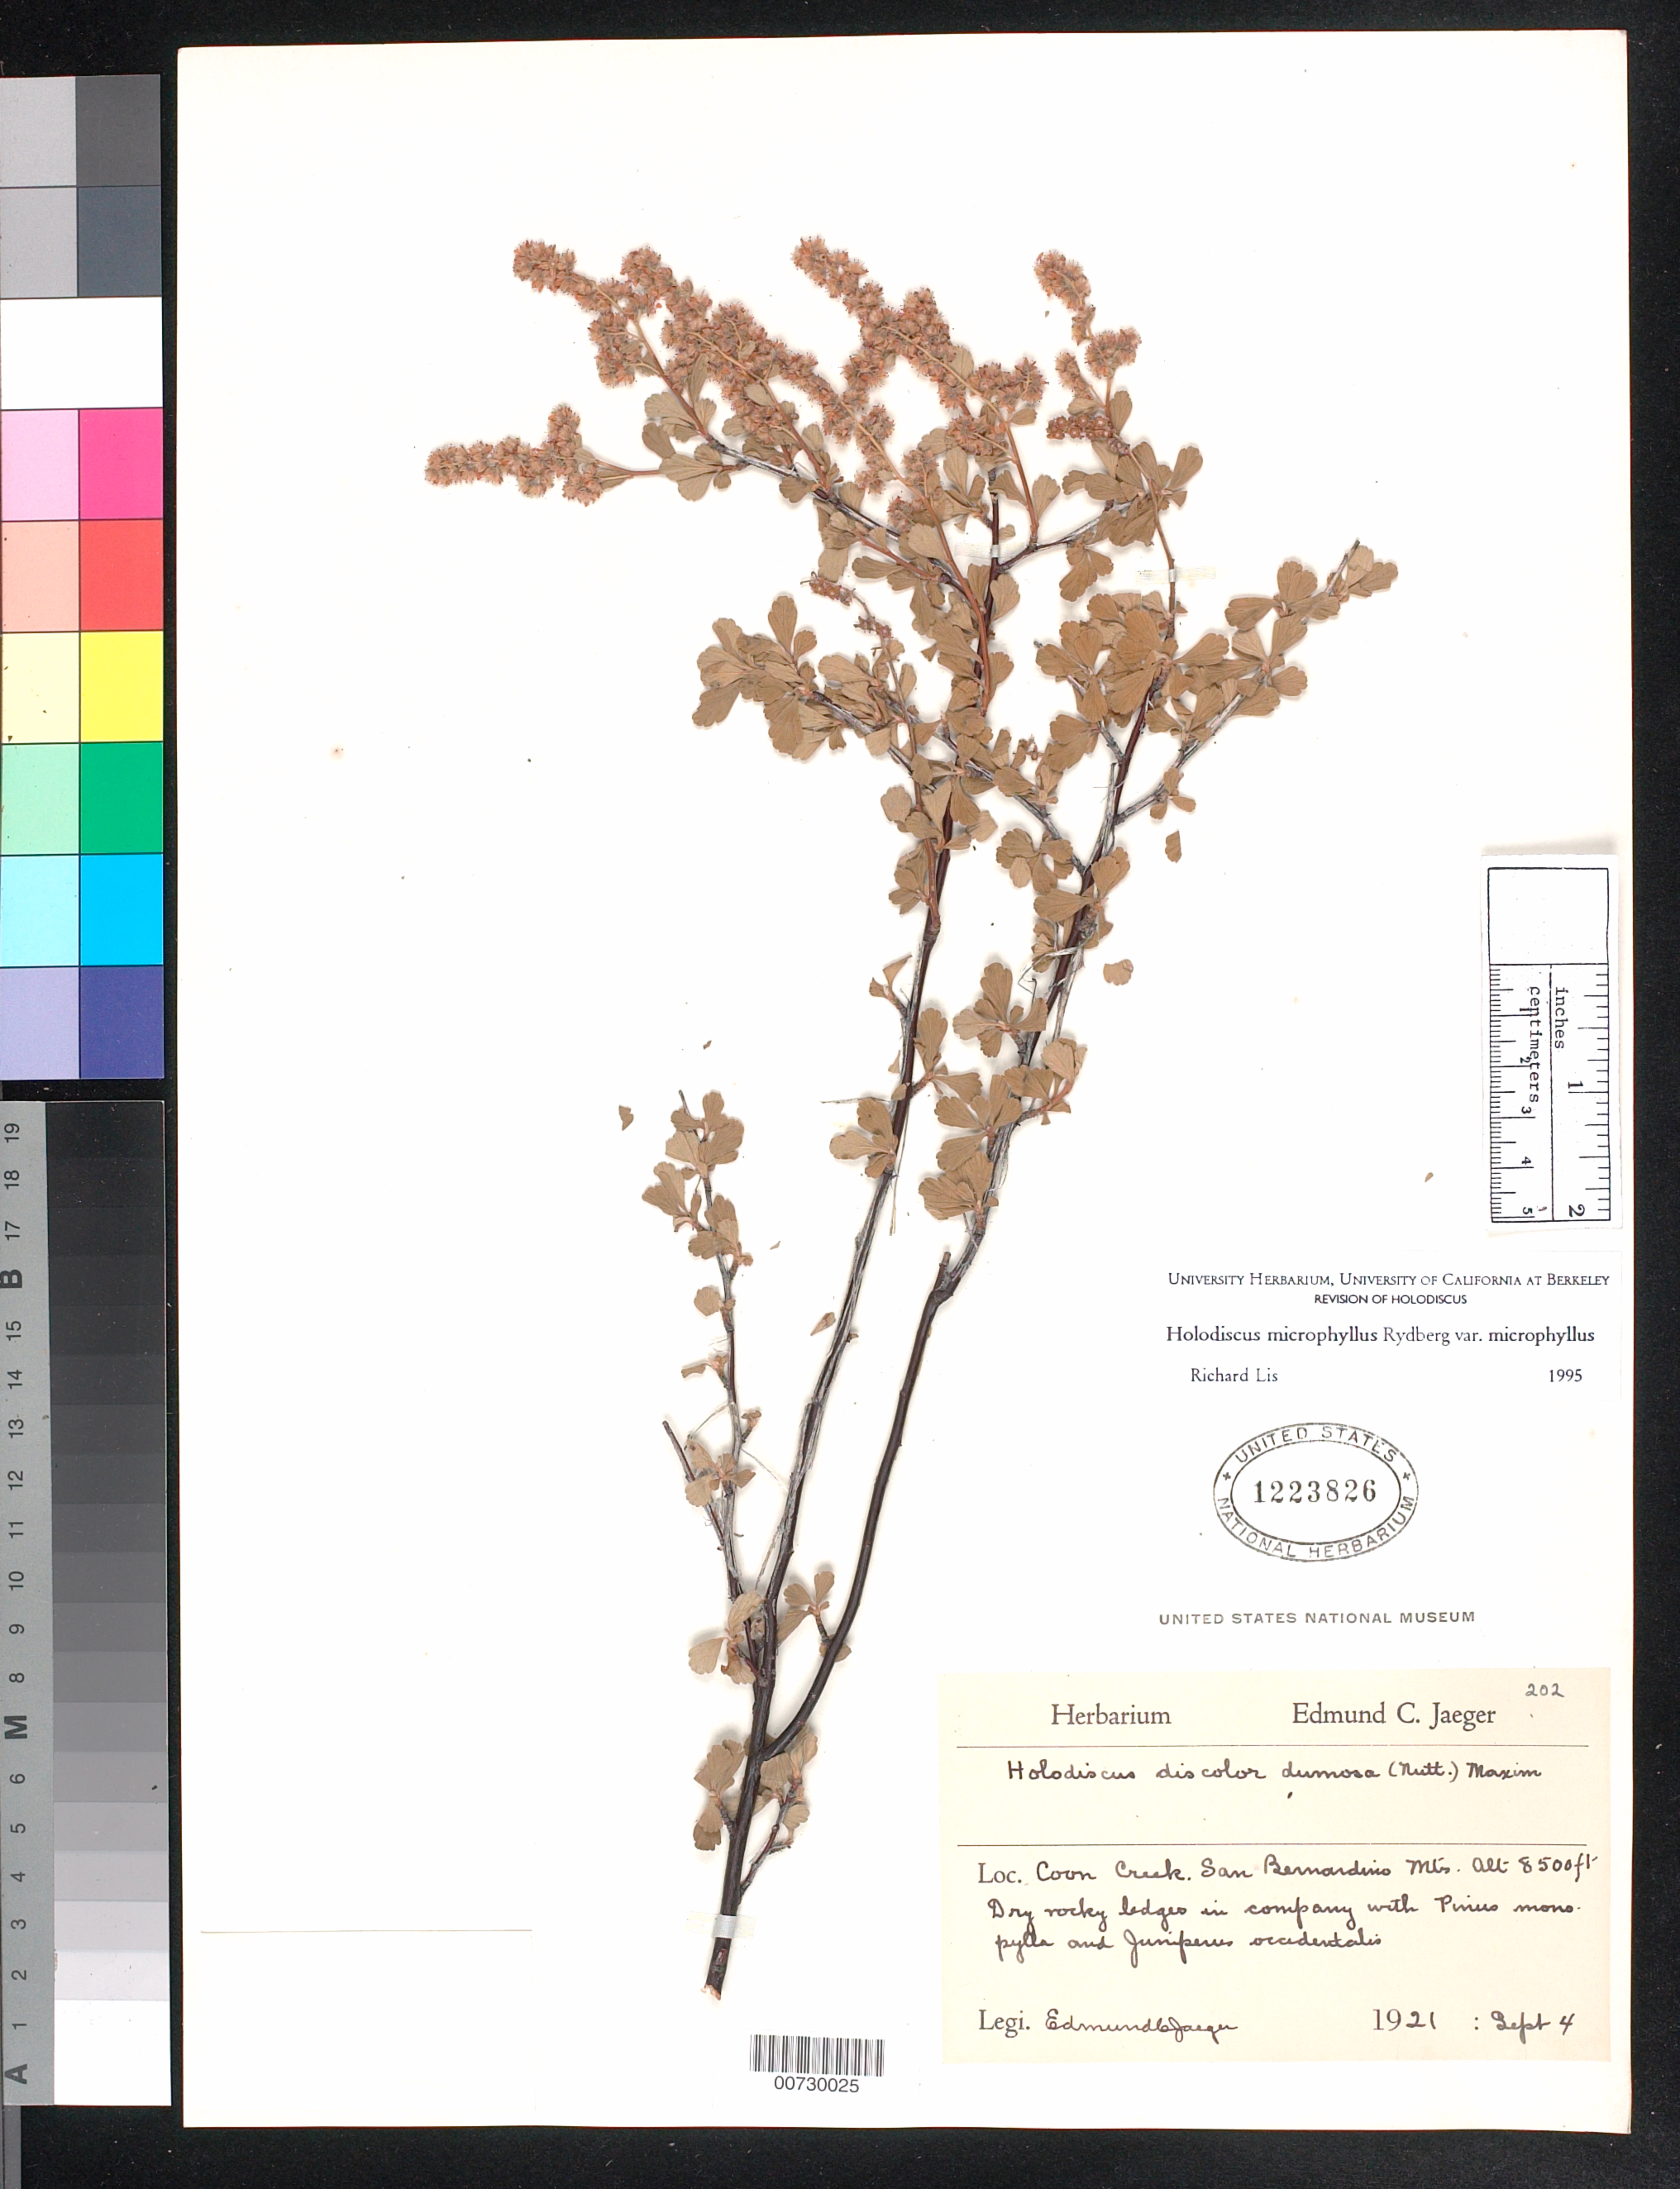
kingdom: Plantae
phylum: Tracheophyta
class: Magnoliopsida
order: Rosales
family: Rosaceae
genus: Holodiscus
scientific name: Holodiscus microphyllus var. microphyllus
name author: Rydb.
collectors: E. Jaeger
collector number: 202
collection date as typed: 4 Sep 1921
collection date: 1921-09-04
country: United States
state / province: California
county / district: San Bernardino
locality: Coon Creek. San Bernardino Mts.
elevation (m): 2591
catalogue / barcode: US 1223826